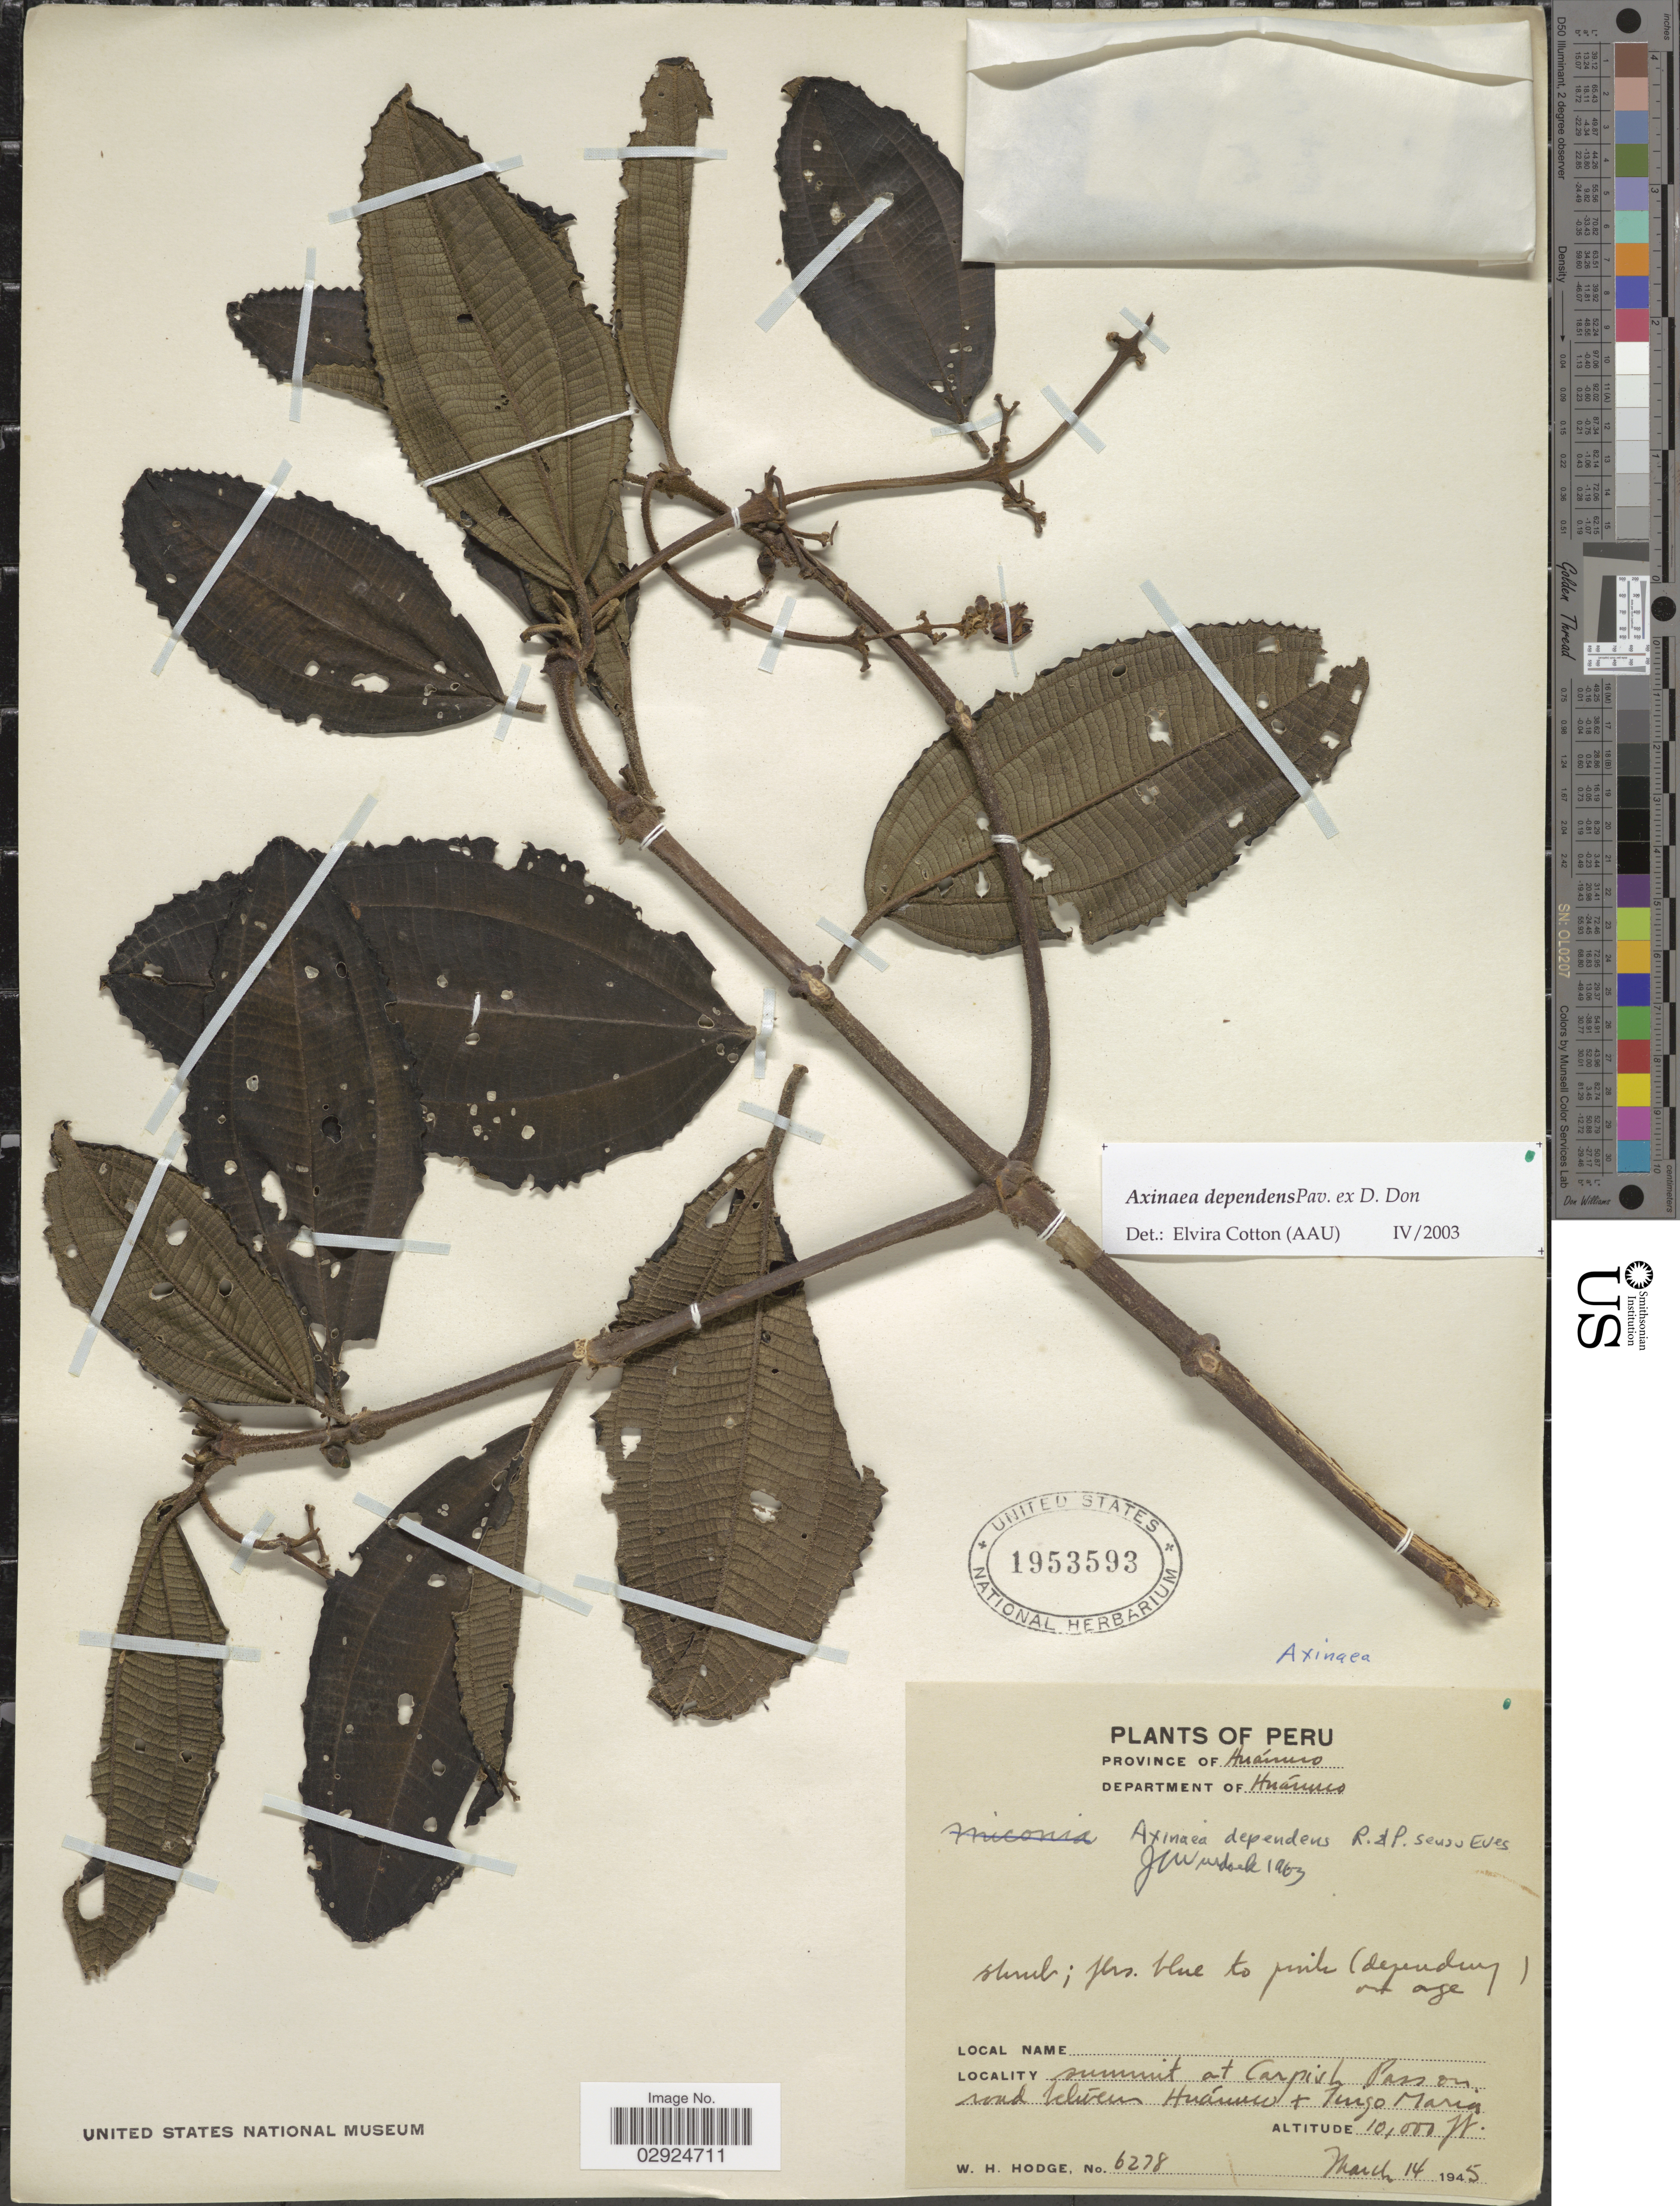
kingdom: Plantae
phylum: Tracheophyta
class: Magnoliopsida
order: Myrtales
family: Melastomataceae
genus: Axinaea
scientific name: Axinaea dependens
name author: Ruiz & Pav. ex D. Don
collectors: W. Hodge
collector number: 6278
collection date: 1945-03-14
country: Peru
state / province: Huánuco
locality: Province of Huánuco. Department of Huánuco. Summit at Carpish Pass on, road between Huánuco + Tingo Maria.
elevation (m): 3048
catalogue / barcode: US 1953593